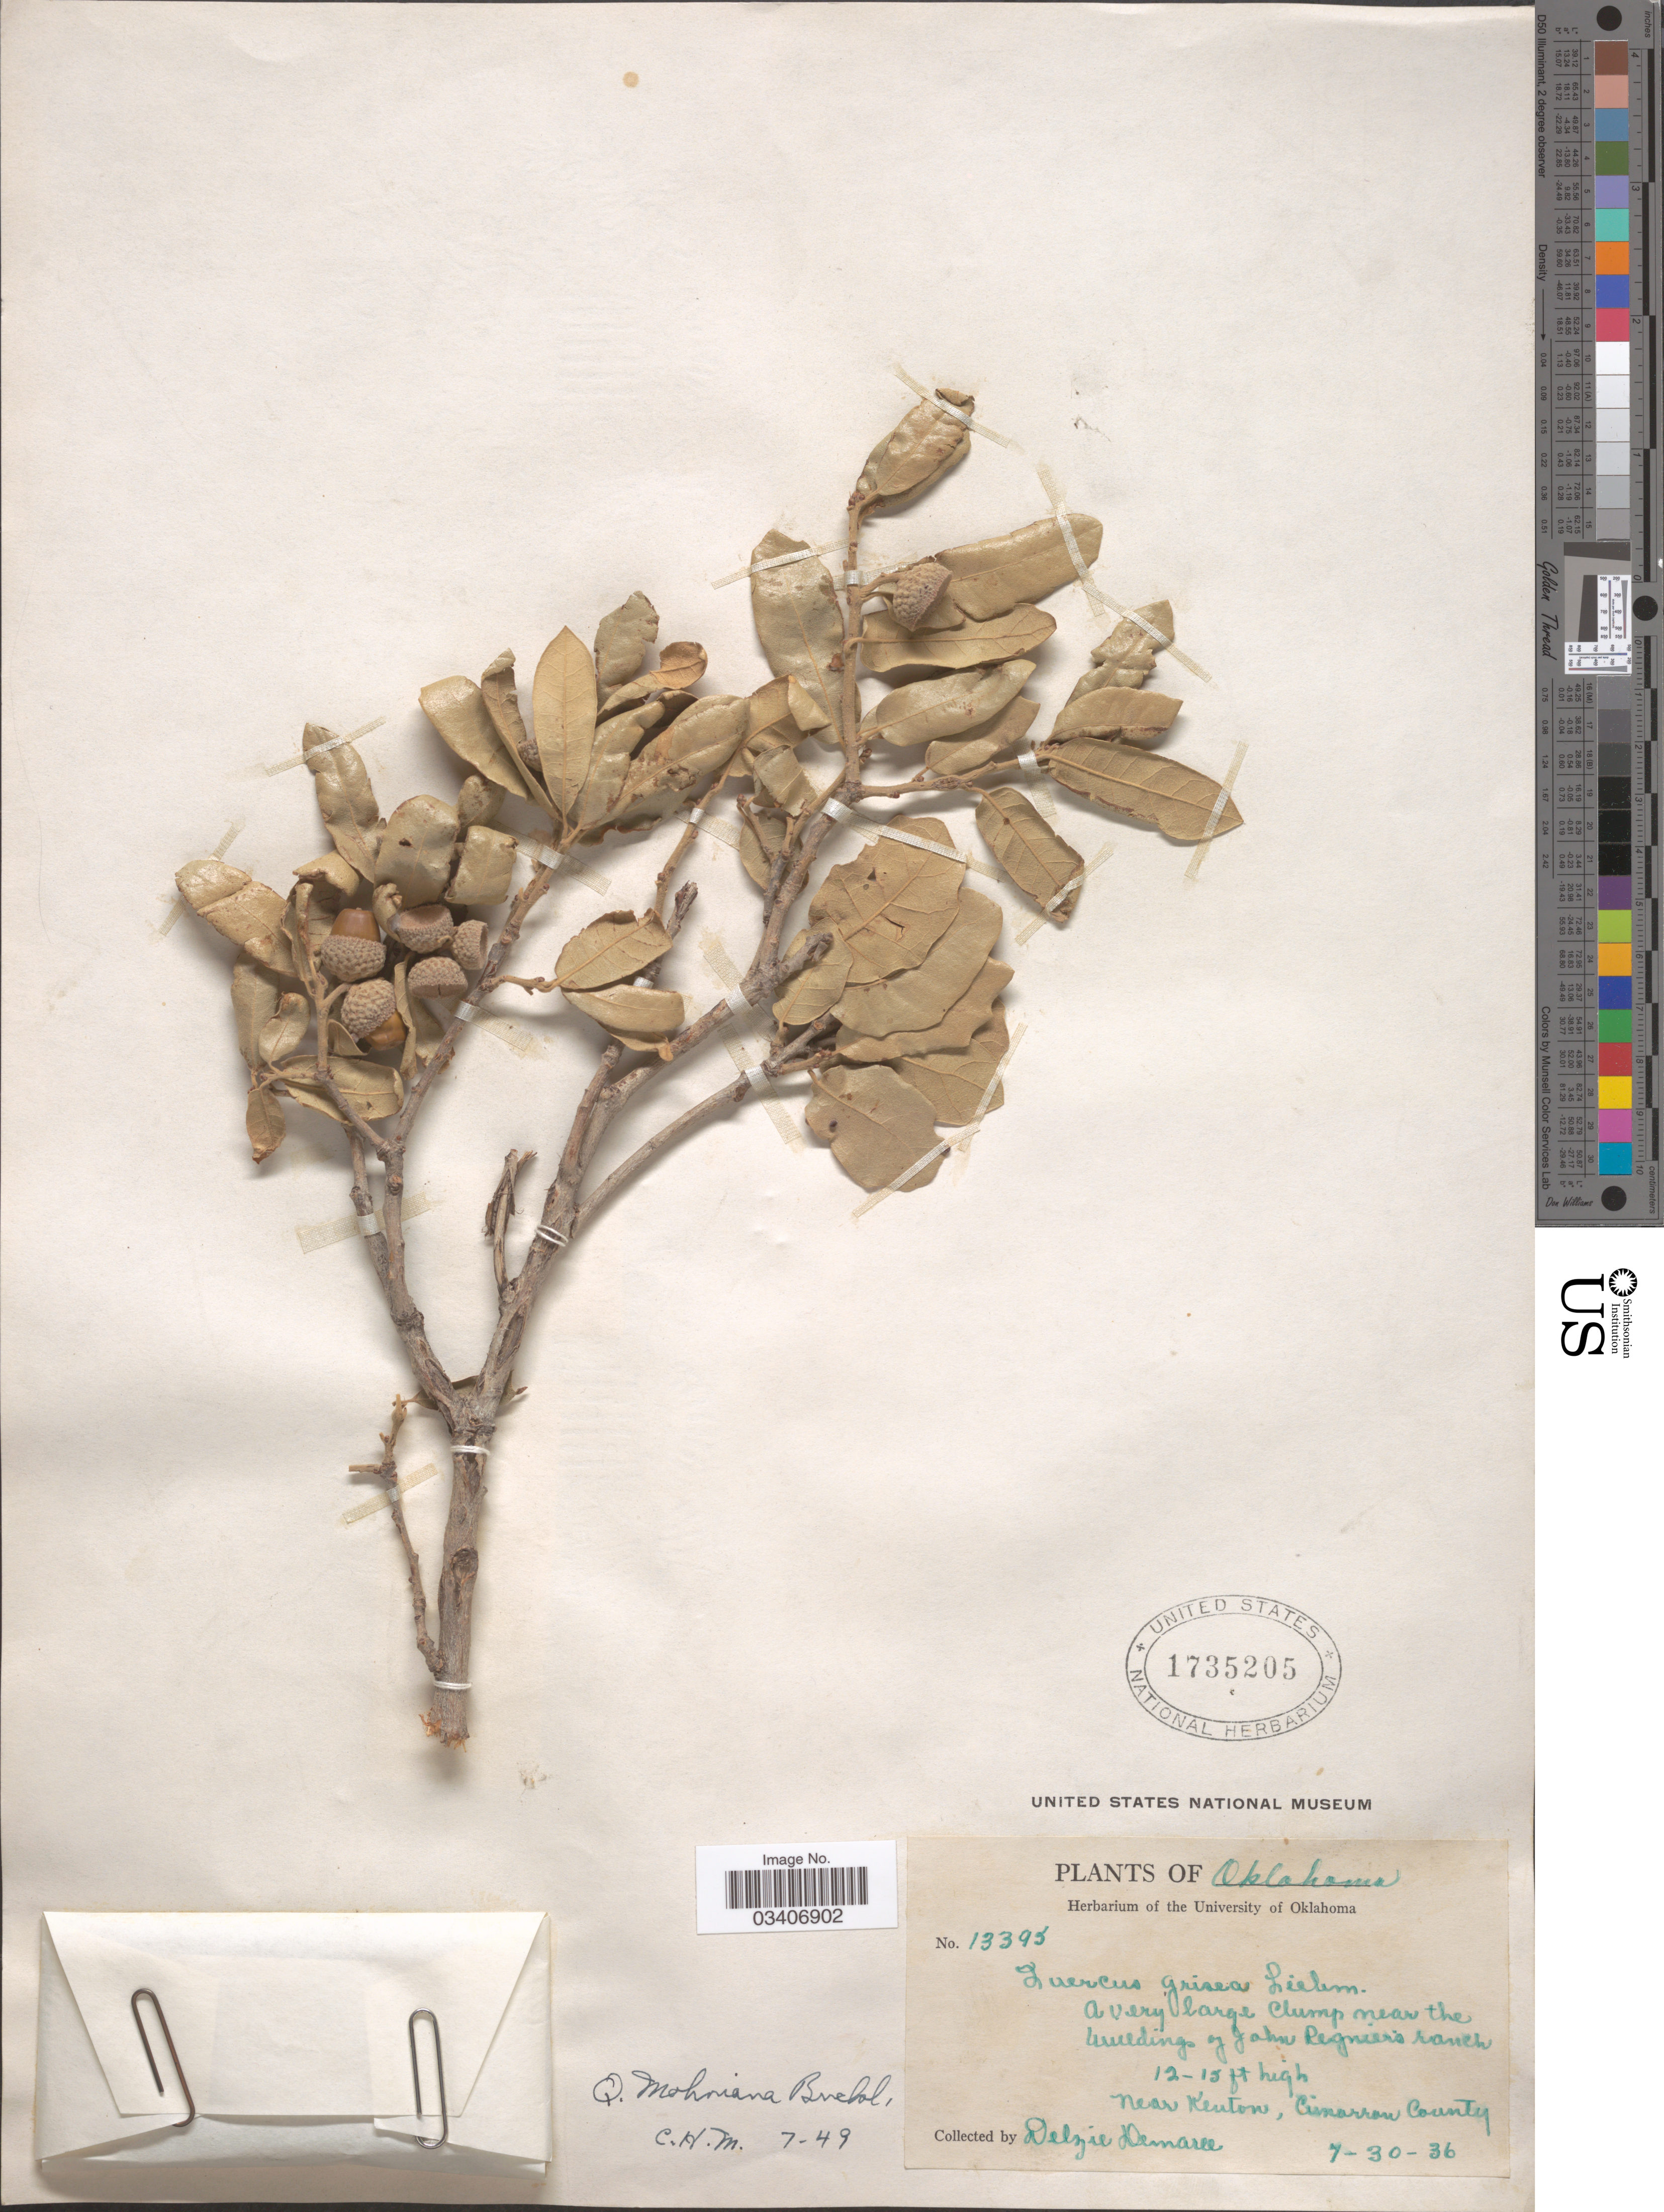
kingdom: Plantae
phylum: Tracheophyta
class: Magnoliopsida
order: Fagales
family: Fagaceae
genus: Quercus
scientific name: Quercus mohriana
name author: Buckley ex Rydb.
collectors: D. Demaree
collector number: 13395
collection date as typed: Transcribed d/m/y: 30/7/36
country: United States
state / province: Oklahoma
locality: A very large Clump near the buildings of John Regniers ranch. Near Kenton, Cimarron County.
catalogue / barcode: US 1735205